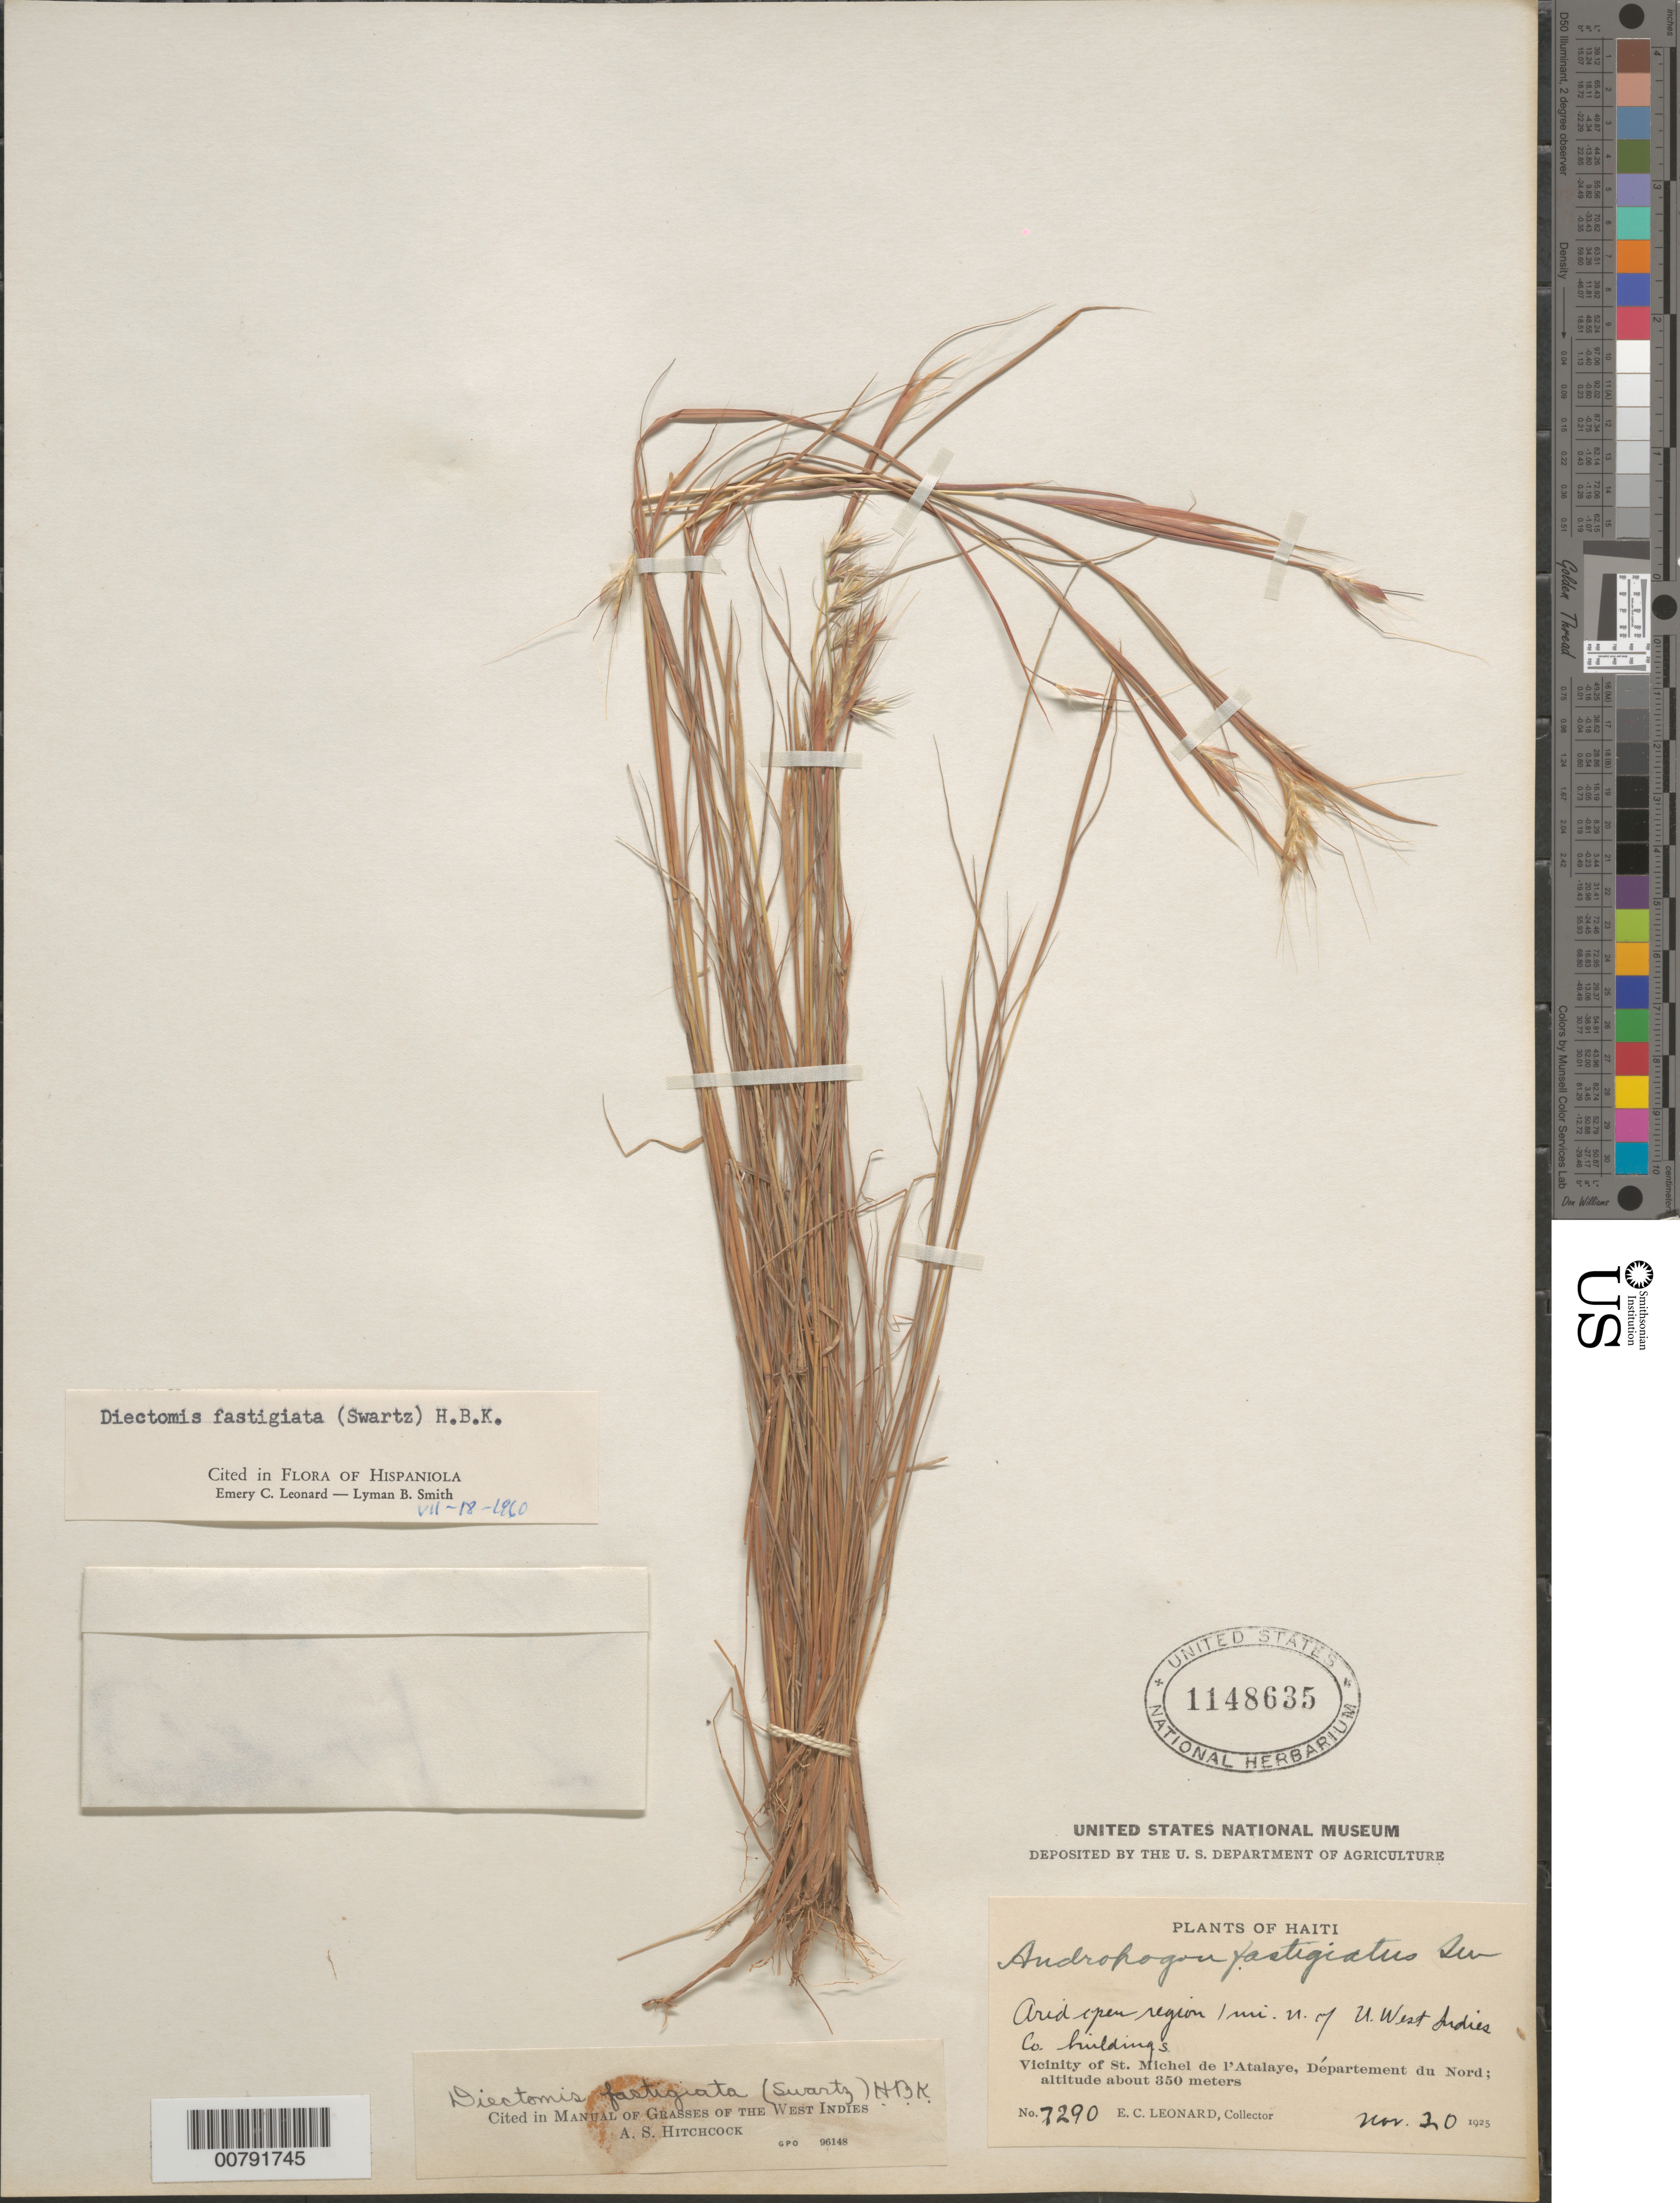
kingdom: Plantae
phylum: Tracheophyta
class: Liliopsida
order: Poales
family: Poaceae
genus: Andropogon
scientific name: Andropogon fastigiatus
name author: Sw.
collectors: E. C. Leonard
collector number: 7290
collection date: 1925-11-30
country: Haiti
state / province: Nord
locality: N.E. of N. West Indies Co. buildings. Vicinity of St. Michel de l'Atalaye, Département du Nord.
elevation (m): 350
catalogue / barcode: US 1148635